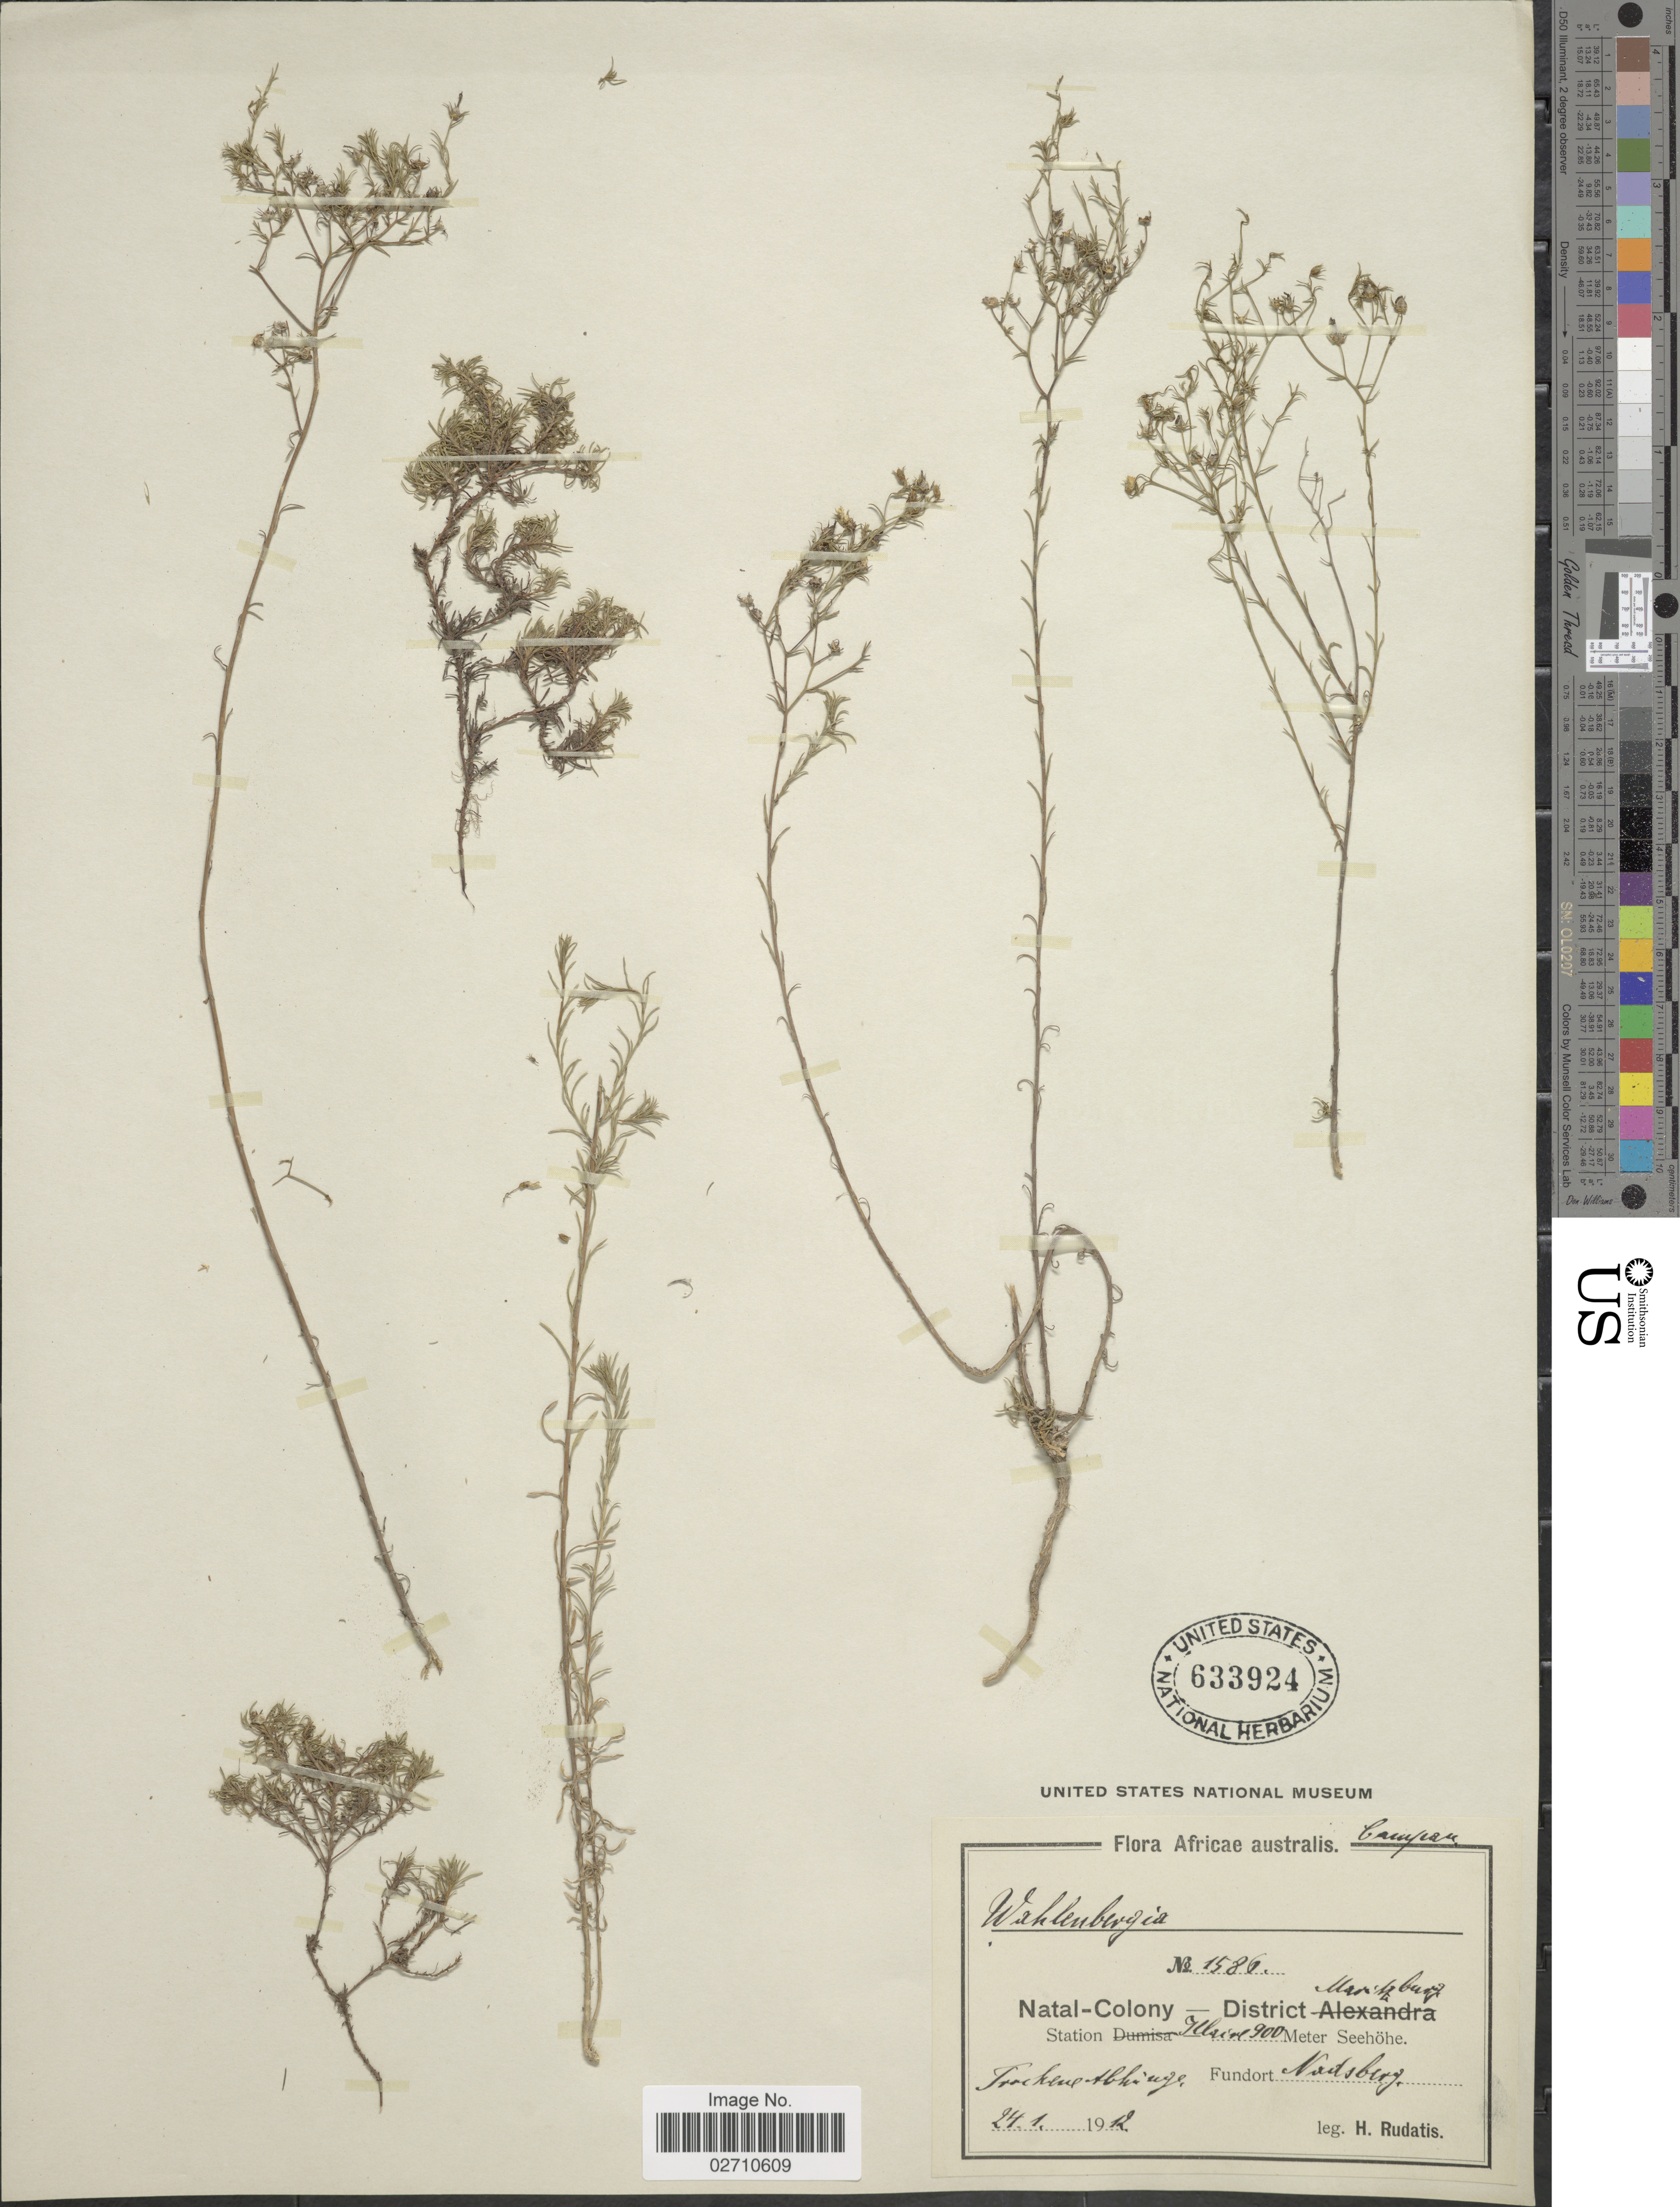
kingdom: Plantae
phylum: Tracheophyta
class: Magnoliopsida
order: Asterales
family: Campanulaceae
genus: Wahlenbergia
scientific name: Wahlenbergia sp.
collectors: H. Rudatis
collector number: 1586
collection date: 1912-01-24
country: South Africa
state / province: KwaZulu-Natal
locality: Natal Colony - District Maritzburg, Station Illaire, Nodsberg [Noodsberg]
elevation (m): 900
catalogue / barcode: US 633924